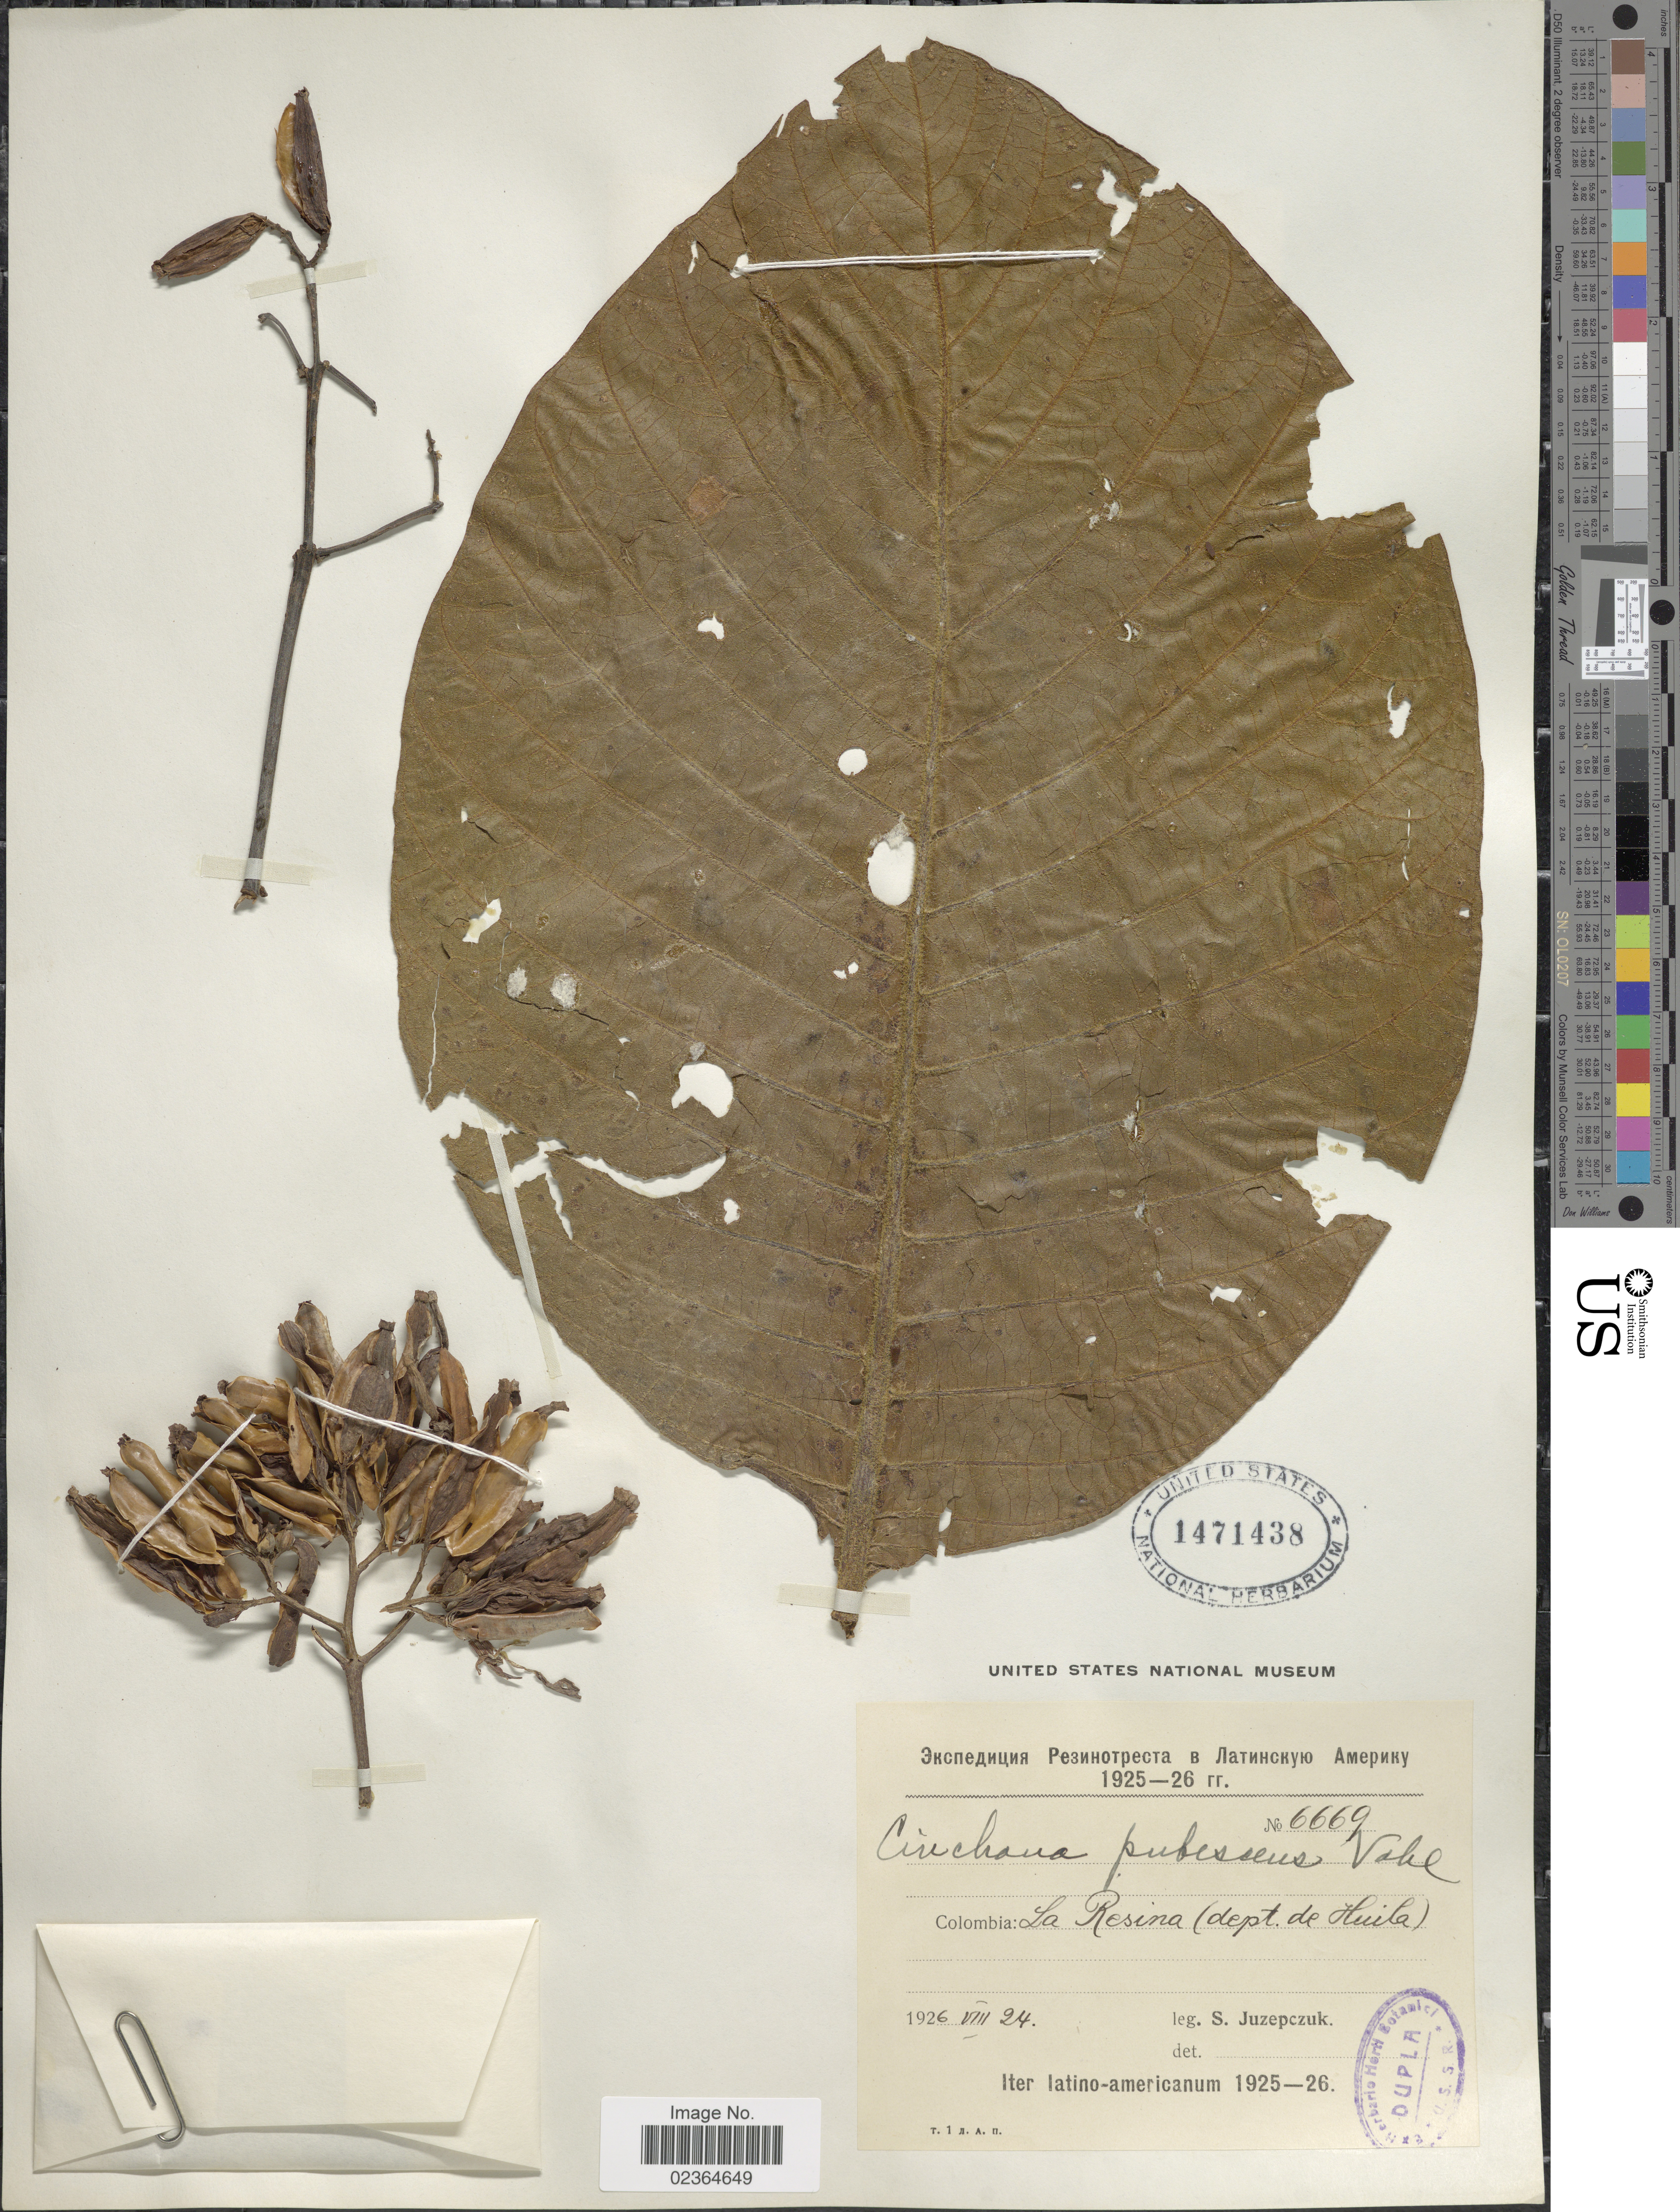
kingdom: Plantae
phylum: Tracheophyta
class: Magnoliopsida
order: Gentianales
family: Rubiaceae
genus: Cinchona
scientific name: Cinchona pubescens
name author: Vahl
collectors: S. V. Juzepczuk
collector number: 6669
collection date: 1926-08-24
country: Colombia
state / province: Huila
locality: La Resina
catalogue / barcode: US 1471438